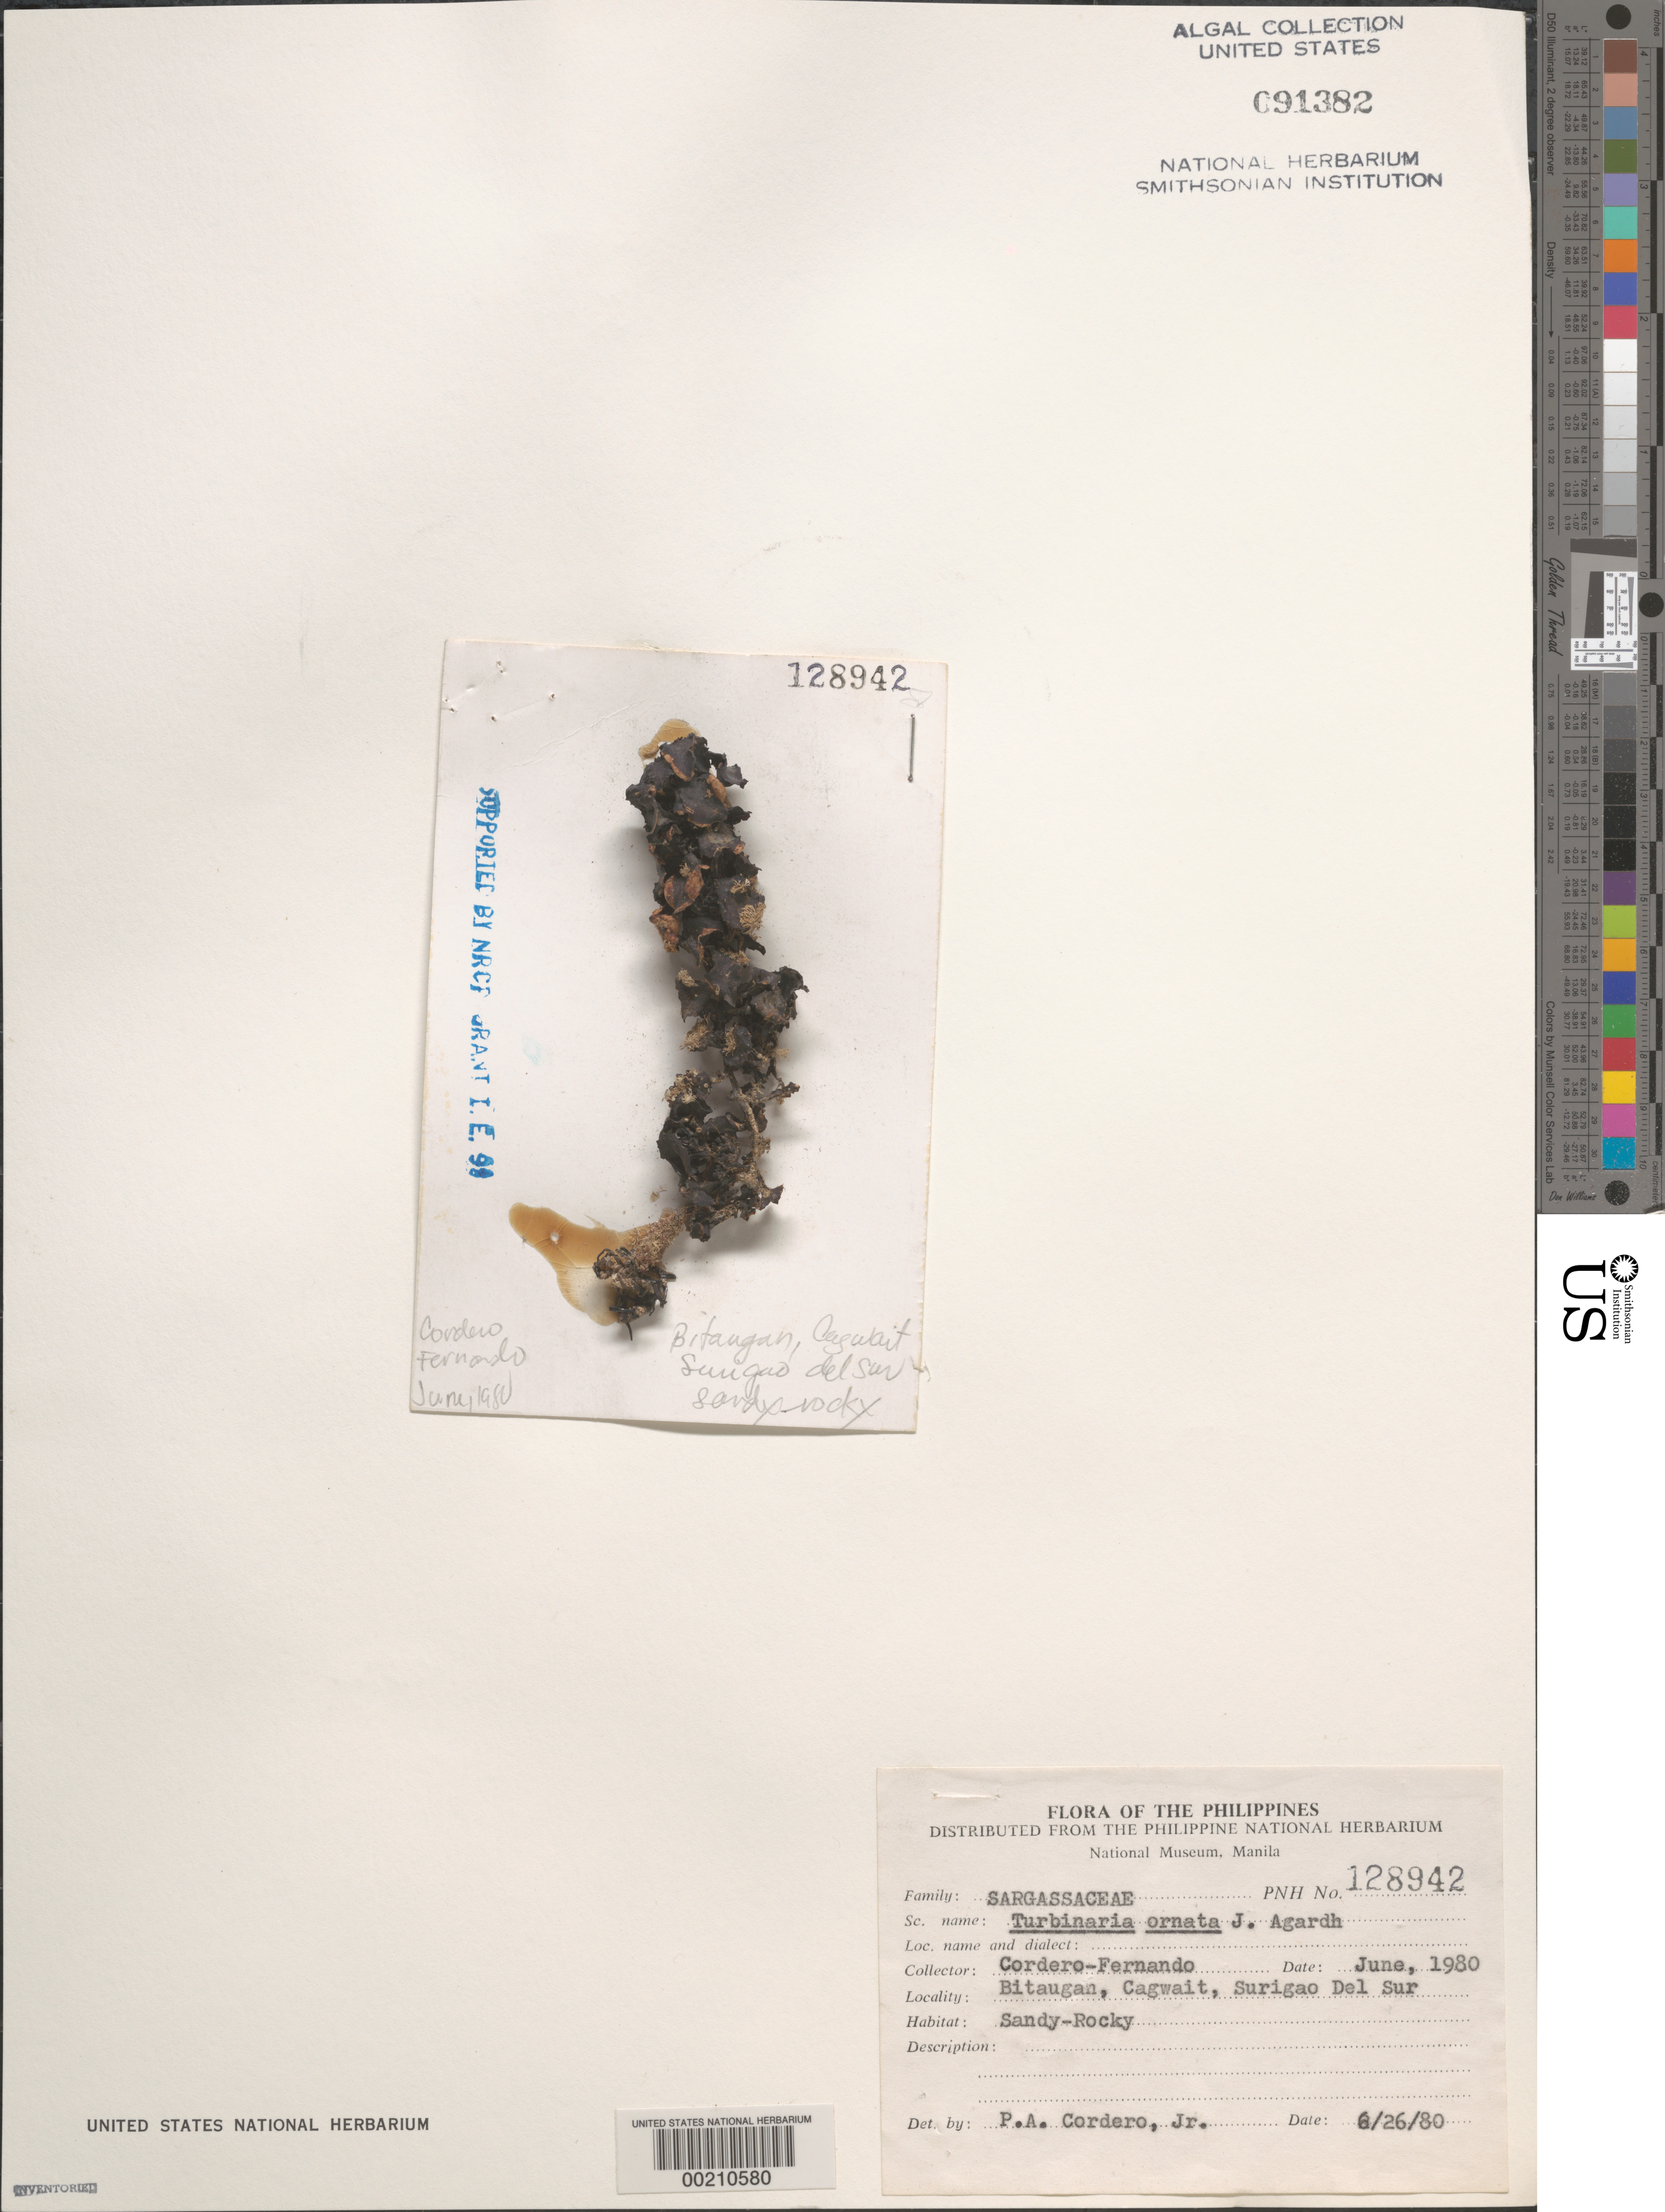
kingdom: Chromista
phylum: Ochrophyta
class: Phaeophyceae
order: Fucales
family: Sargassaceae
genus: Turbinaria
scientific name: Turbinaria ornata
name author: (Turner) J. Agardh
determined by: Cordero, P. A., Jr.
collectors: P. A. Cordero & O. Fernando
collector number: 128942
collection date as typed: Jun 1980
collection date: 1980-06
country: Philippines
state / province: Caraga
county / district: Surigao del Sur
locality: Bitaugan, cagwait, surigao del sur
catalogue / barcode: US 91382